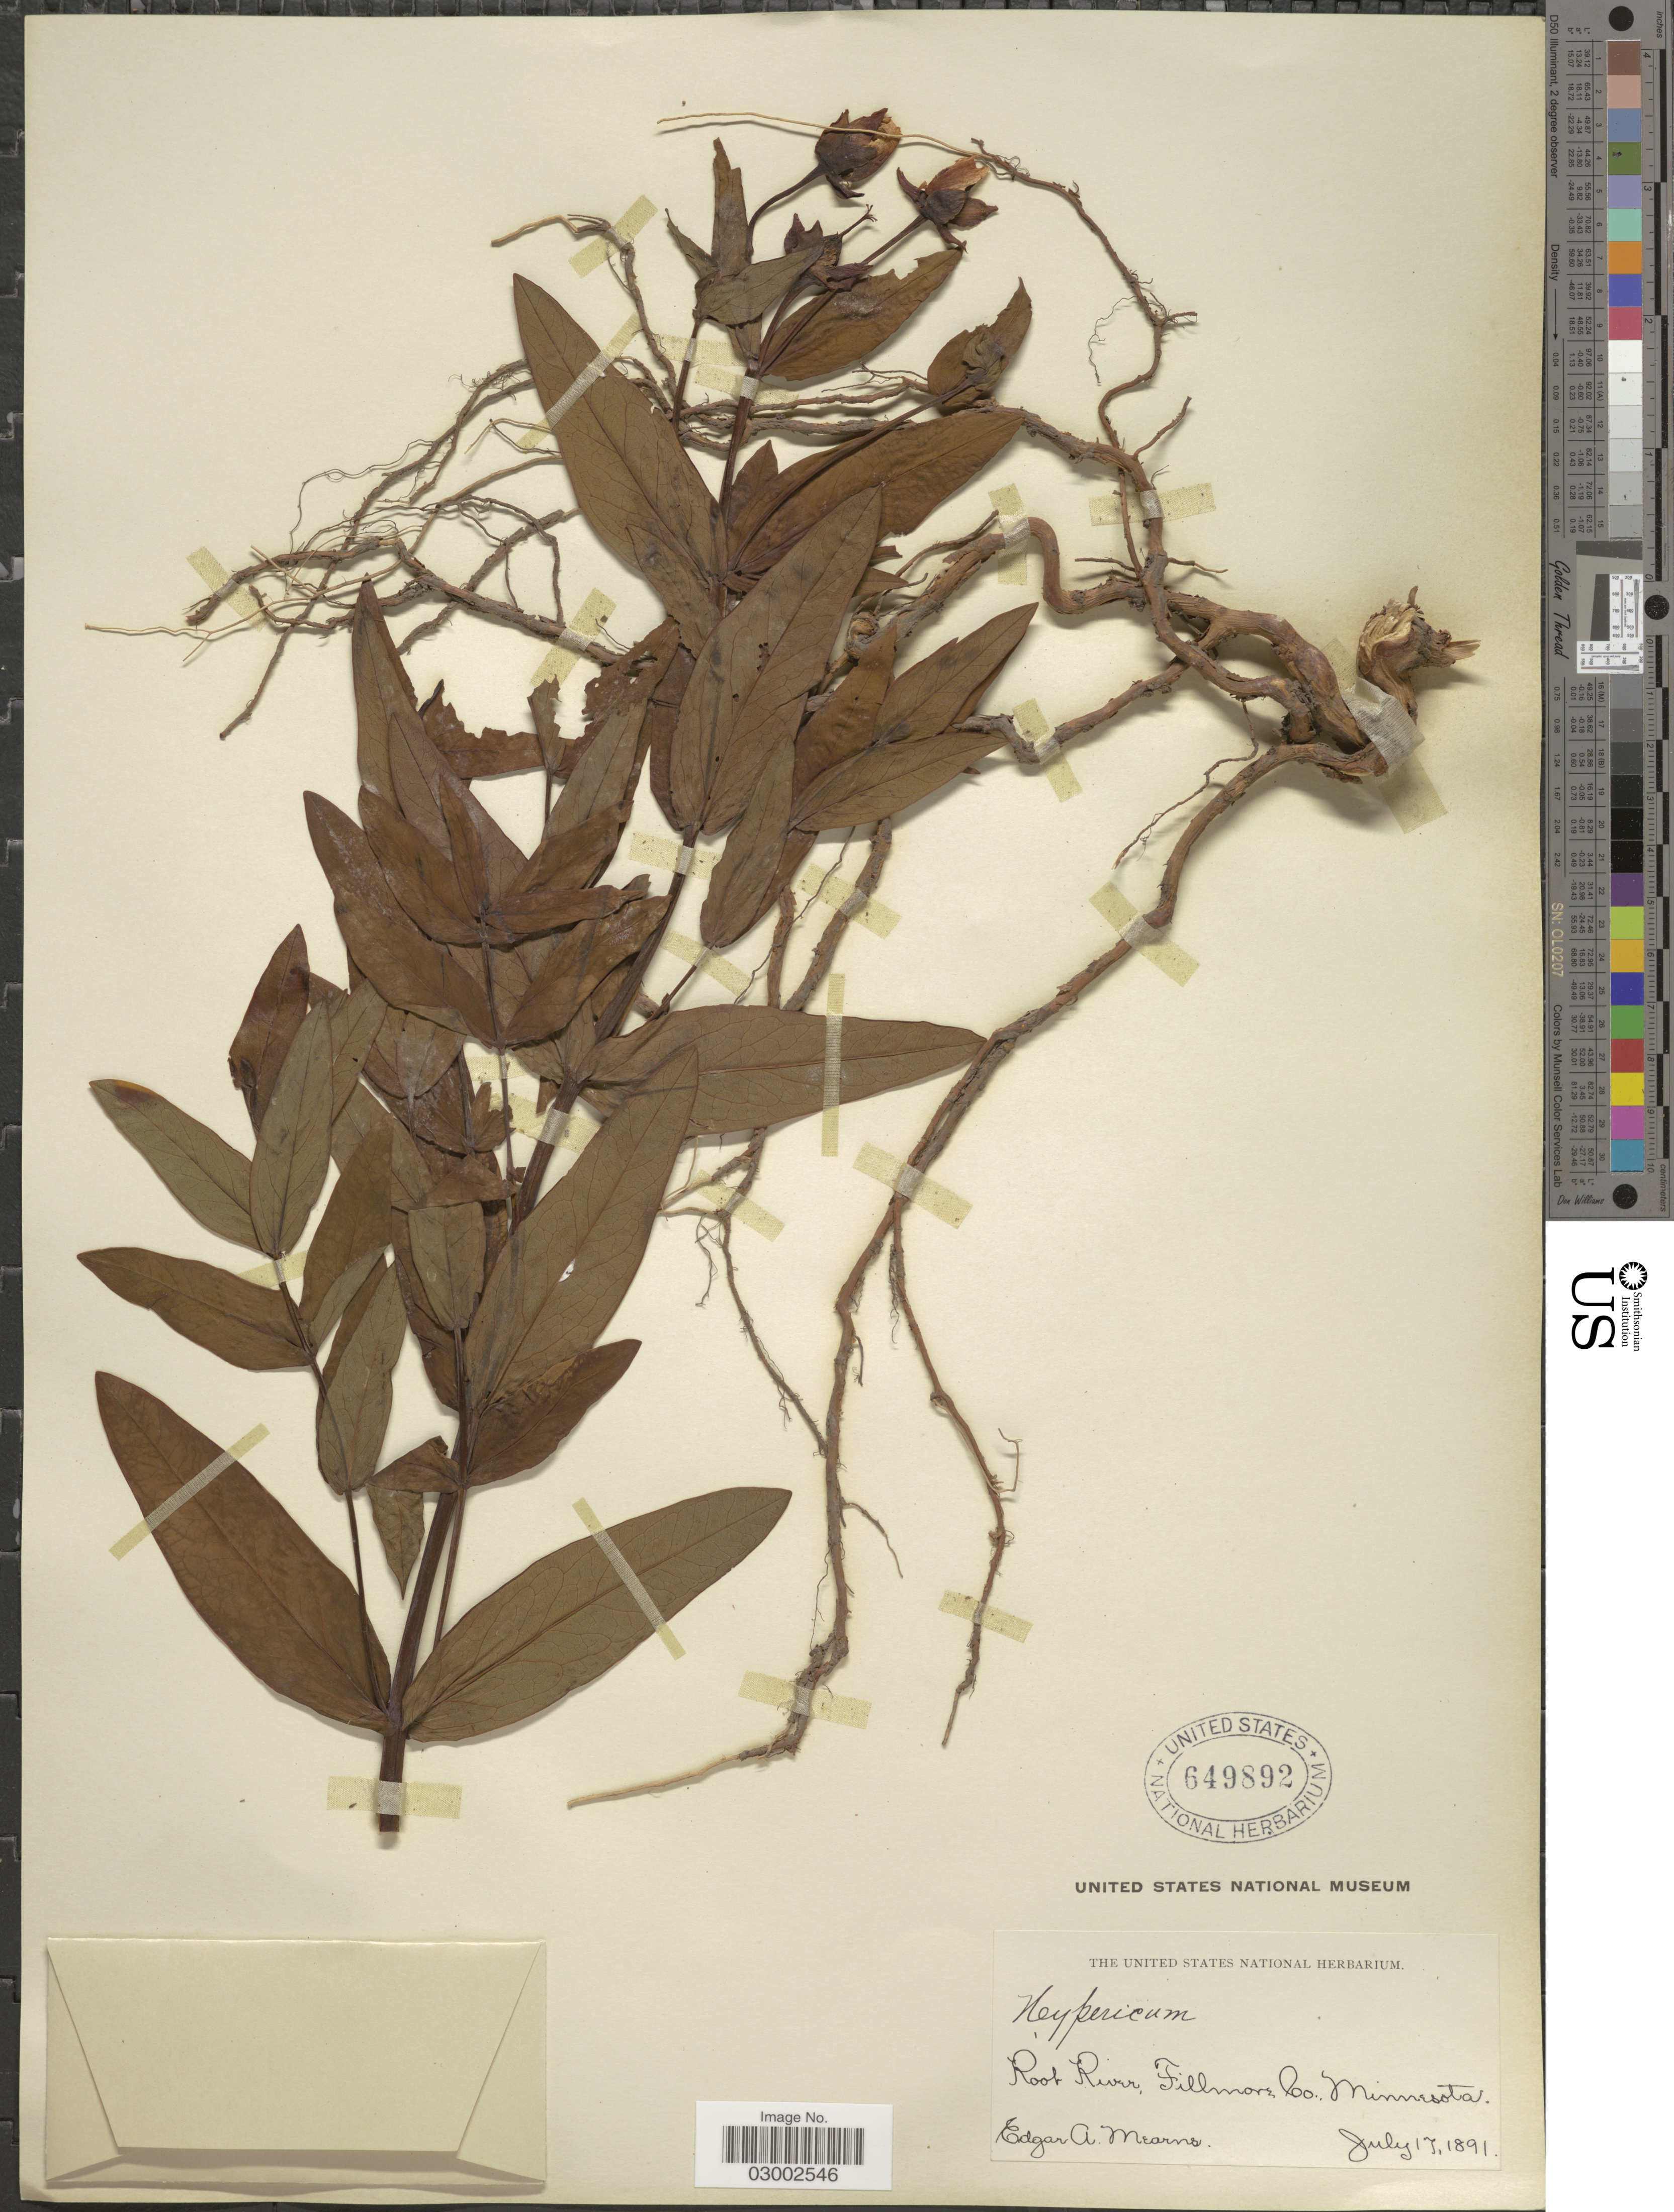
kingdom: Plantae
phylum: Tracheophyta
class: Magnoliopsida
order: Malpighiales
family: Hypericaceae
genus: Hypericum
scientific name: Hypericum ascyron subsp. pyramidatum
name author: (Aiton) N. Robson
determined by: Strong, Mark T., (BOT), Smithsonian Institution - National Museum of Natural History (UNITED STATES)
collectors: E. A. Mearns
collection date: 1891-07-17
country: United States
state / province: Minnesota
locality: Root River, Fillmore Co.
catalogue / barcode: US 649892